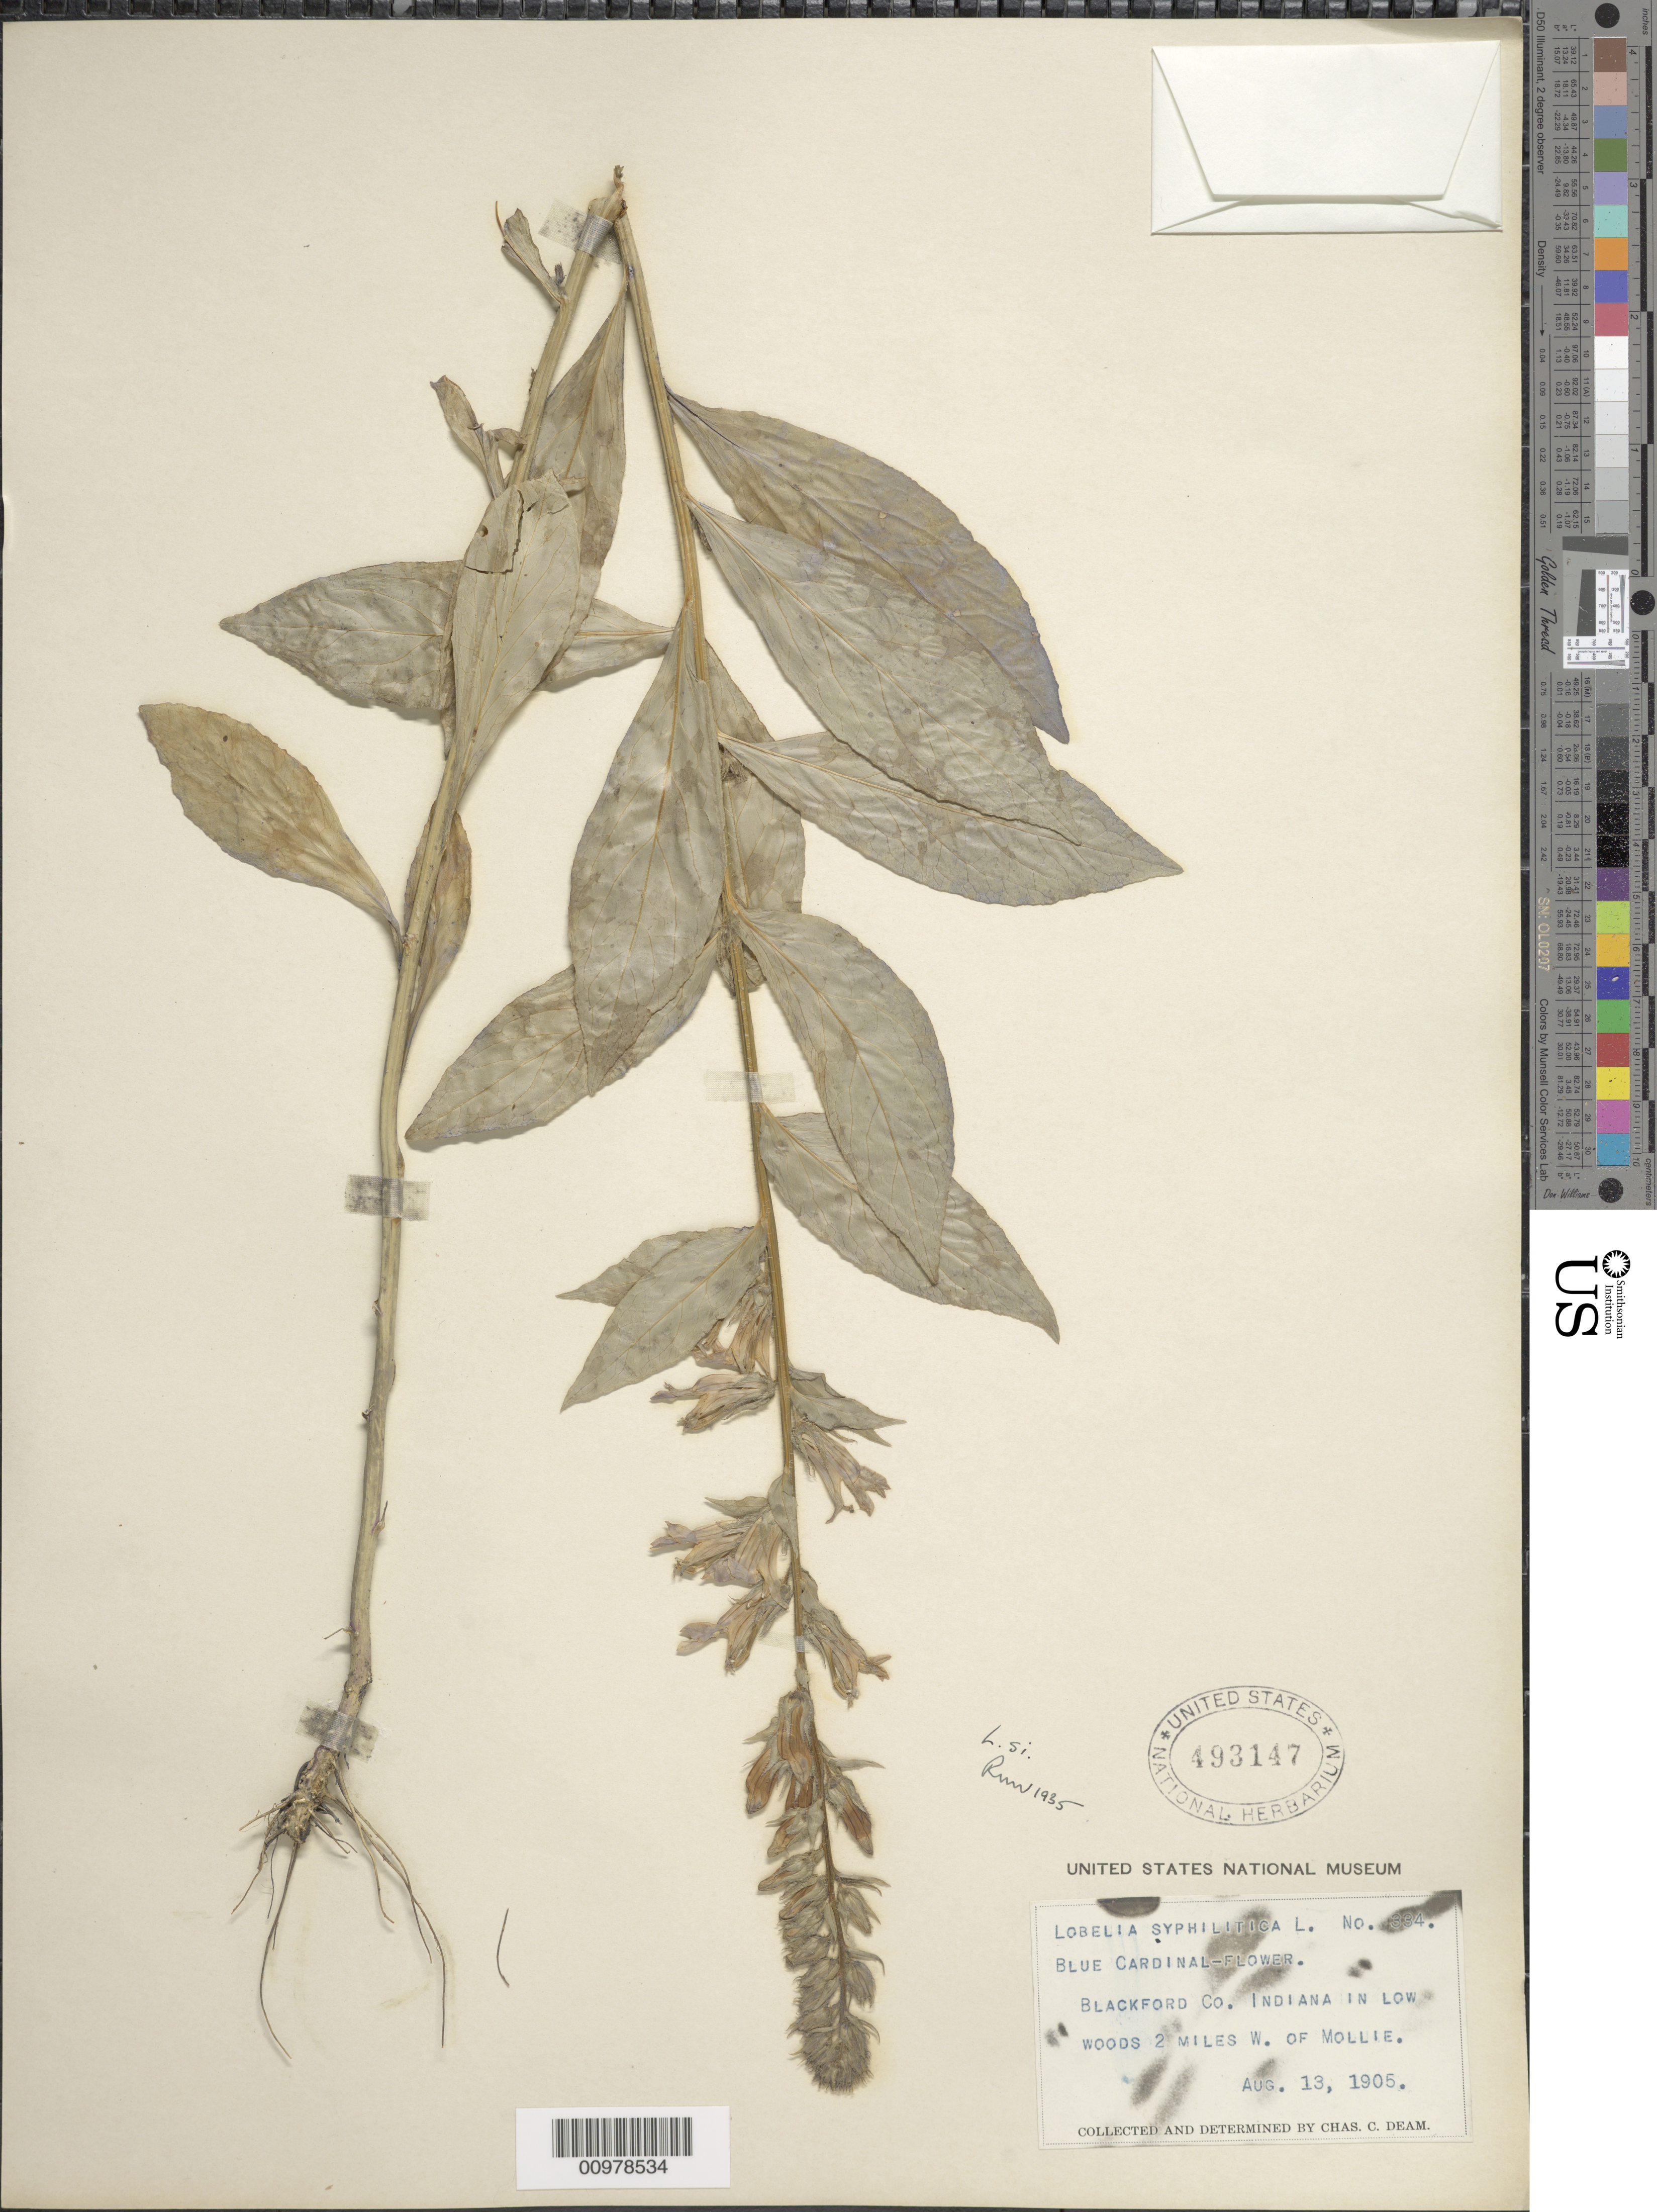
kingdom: Plantae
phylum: Tracheophyta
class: Magnoliopsida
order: Asterales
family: Campanulaceae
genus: Lobelia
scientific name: Lobelia siphilitica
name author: L.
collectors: C. C. Deam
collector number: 334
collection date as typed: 13 Aug 1905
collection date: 1905-08-13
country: United States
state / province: Indiana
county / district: Blackford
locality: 2 mi. W of Mollie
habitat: low woods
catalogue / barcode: US 493147